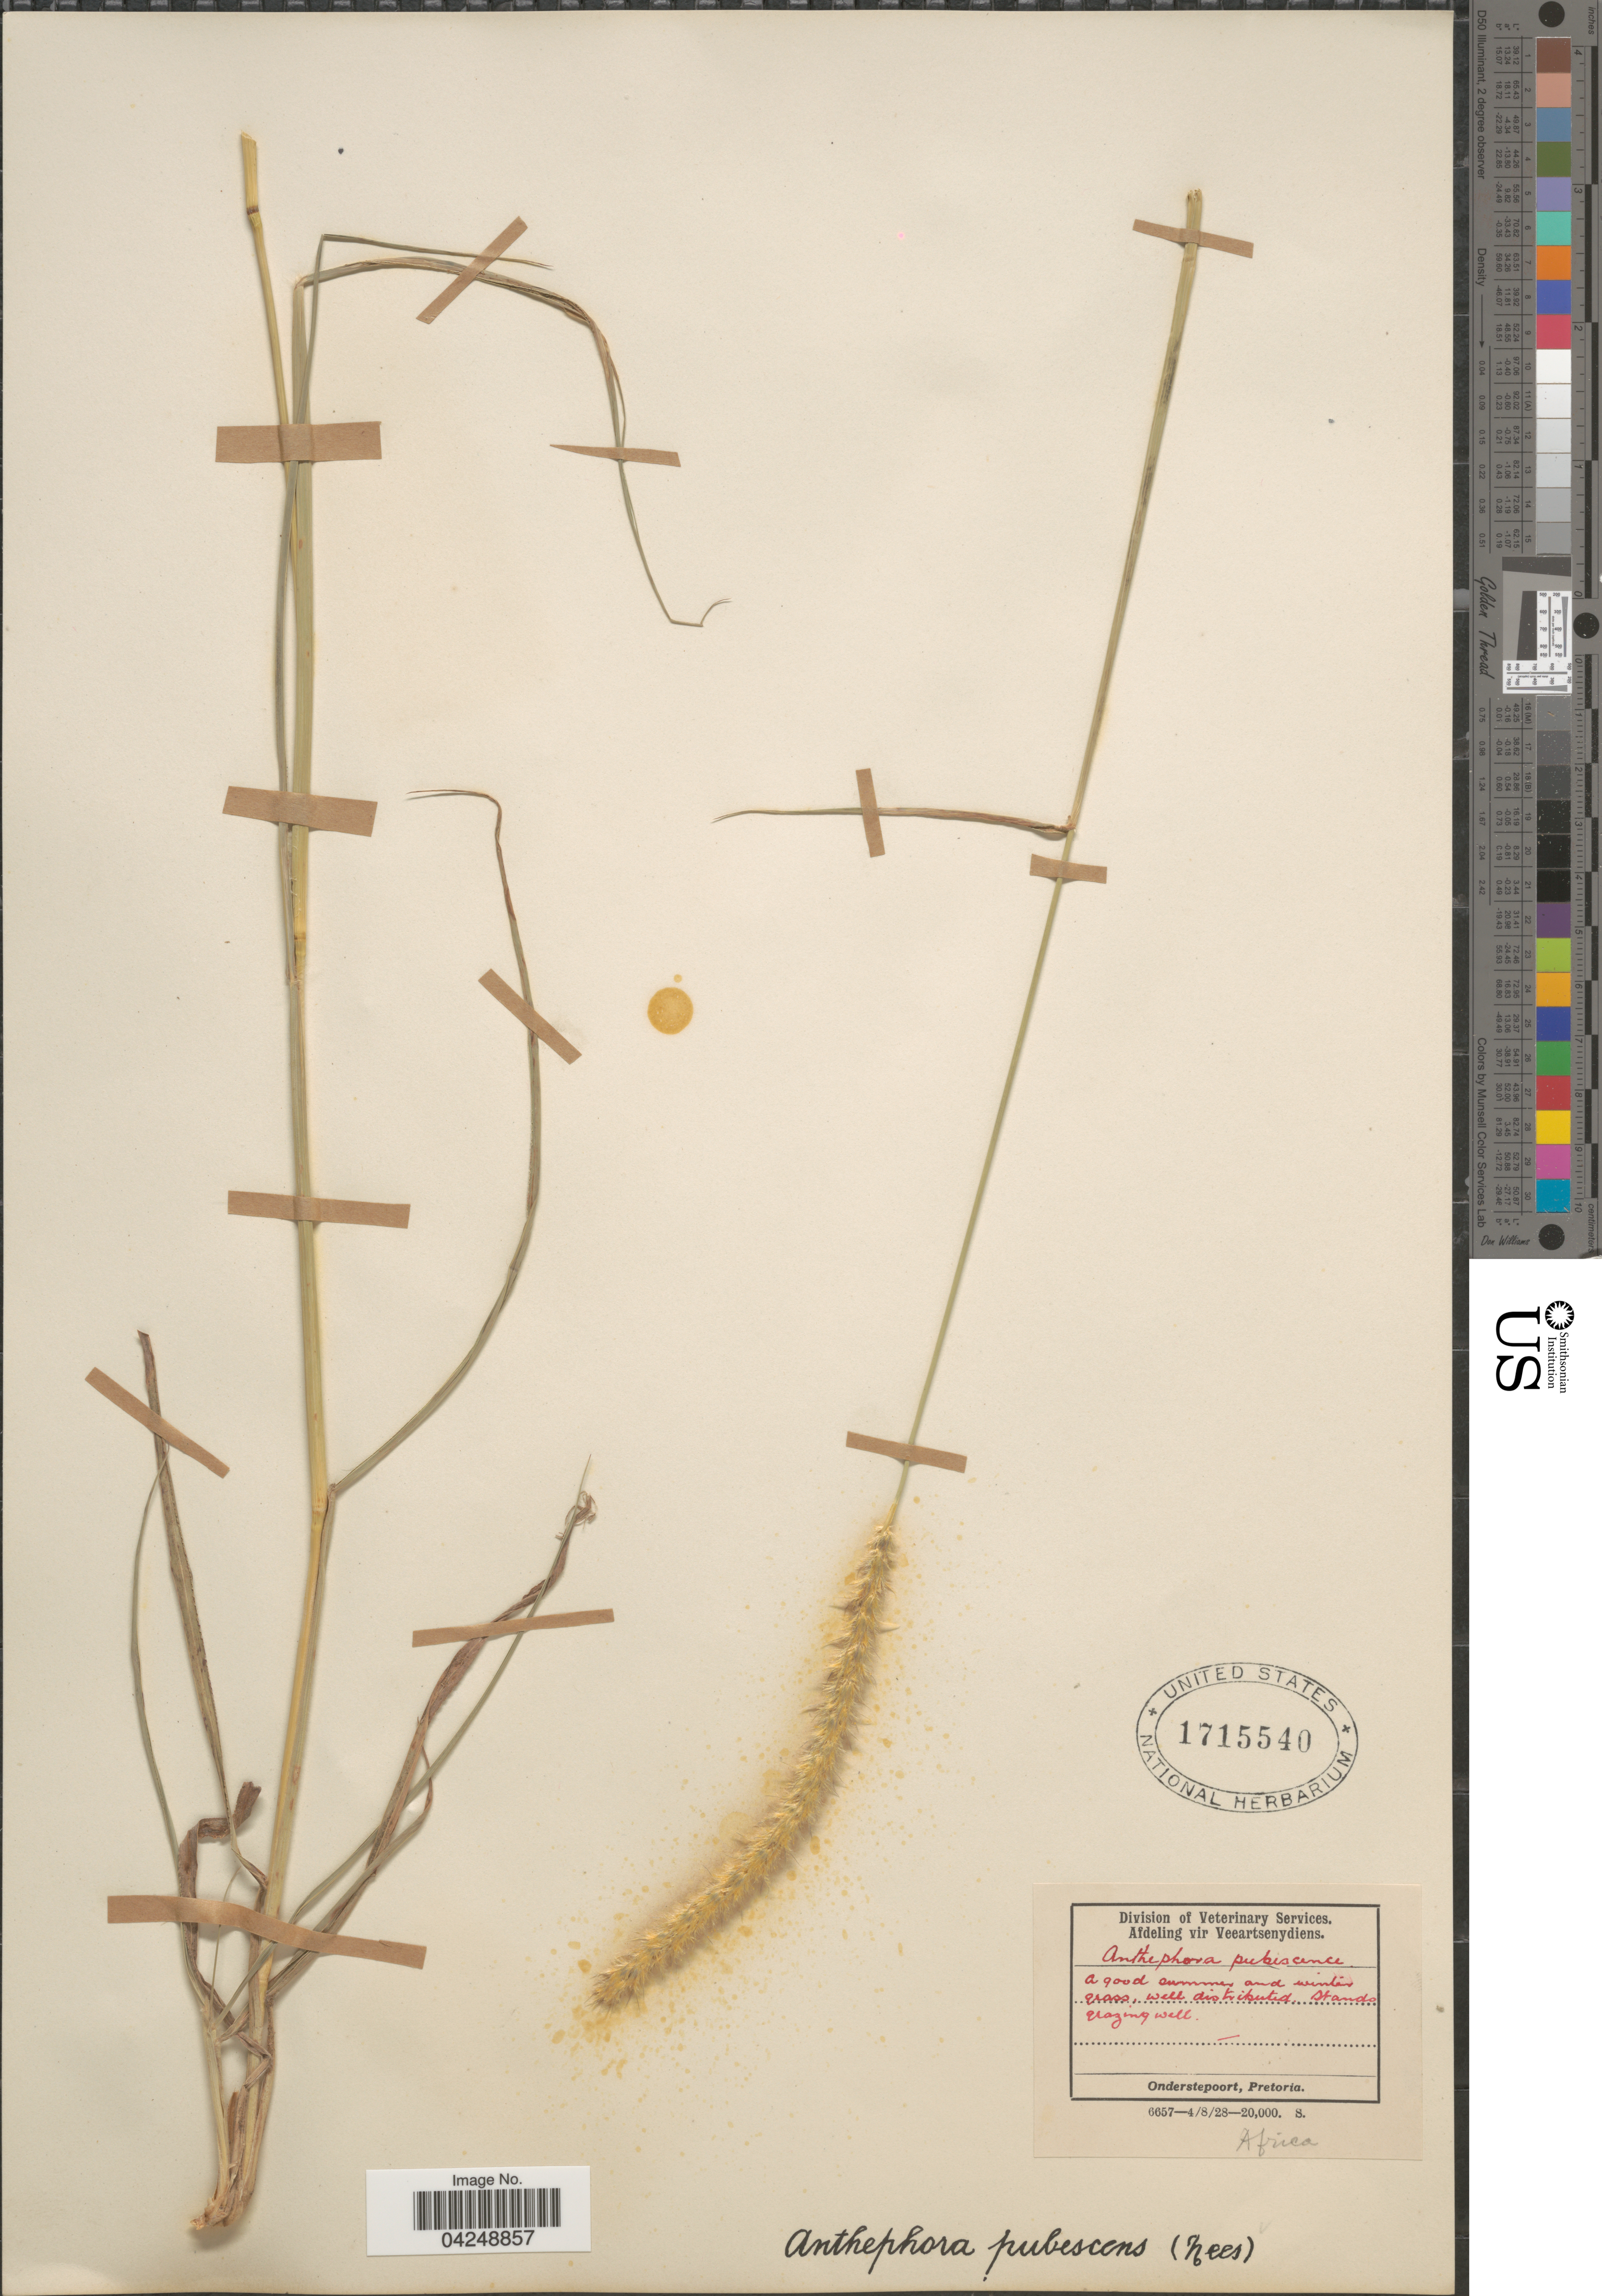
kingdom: Plantae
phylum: Tracheophyta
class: Liliopsida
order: Poales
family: Poaceae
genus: Anthephora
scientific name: Anthephora pubescens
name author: Nees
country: South Africa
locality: A good summer and winter grass, well distributed, stands glazing well. Onderstepoort, Pretoria.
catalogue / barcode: US 1715540